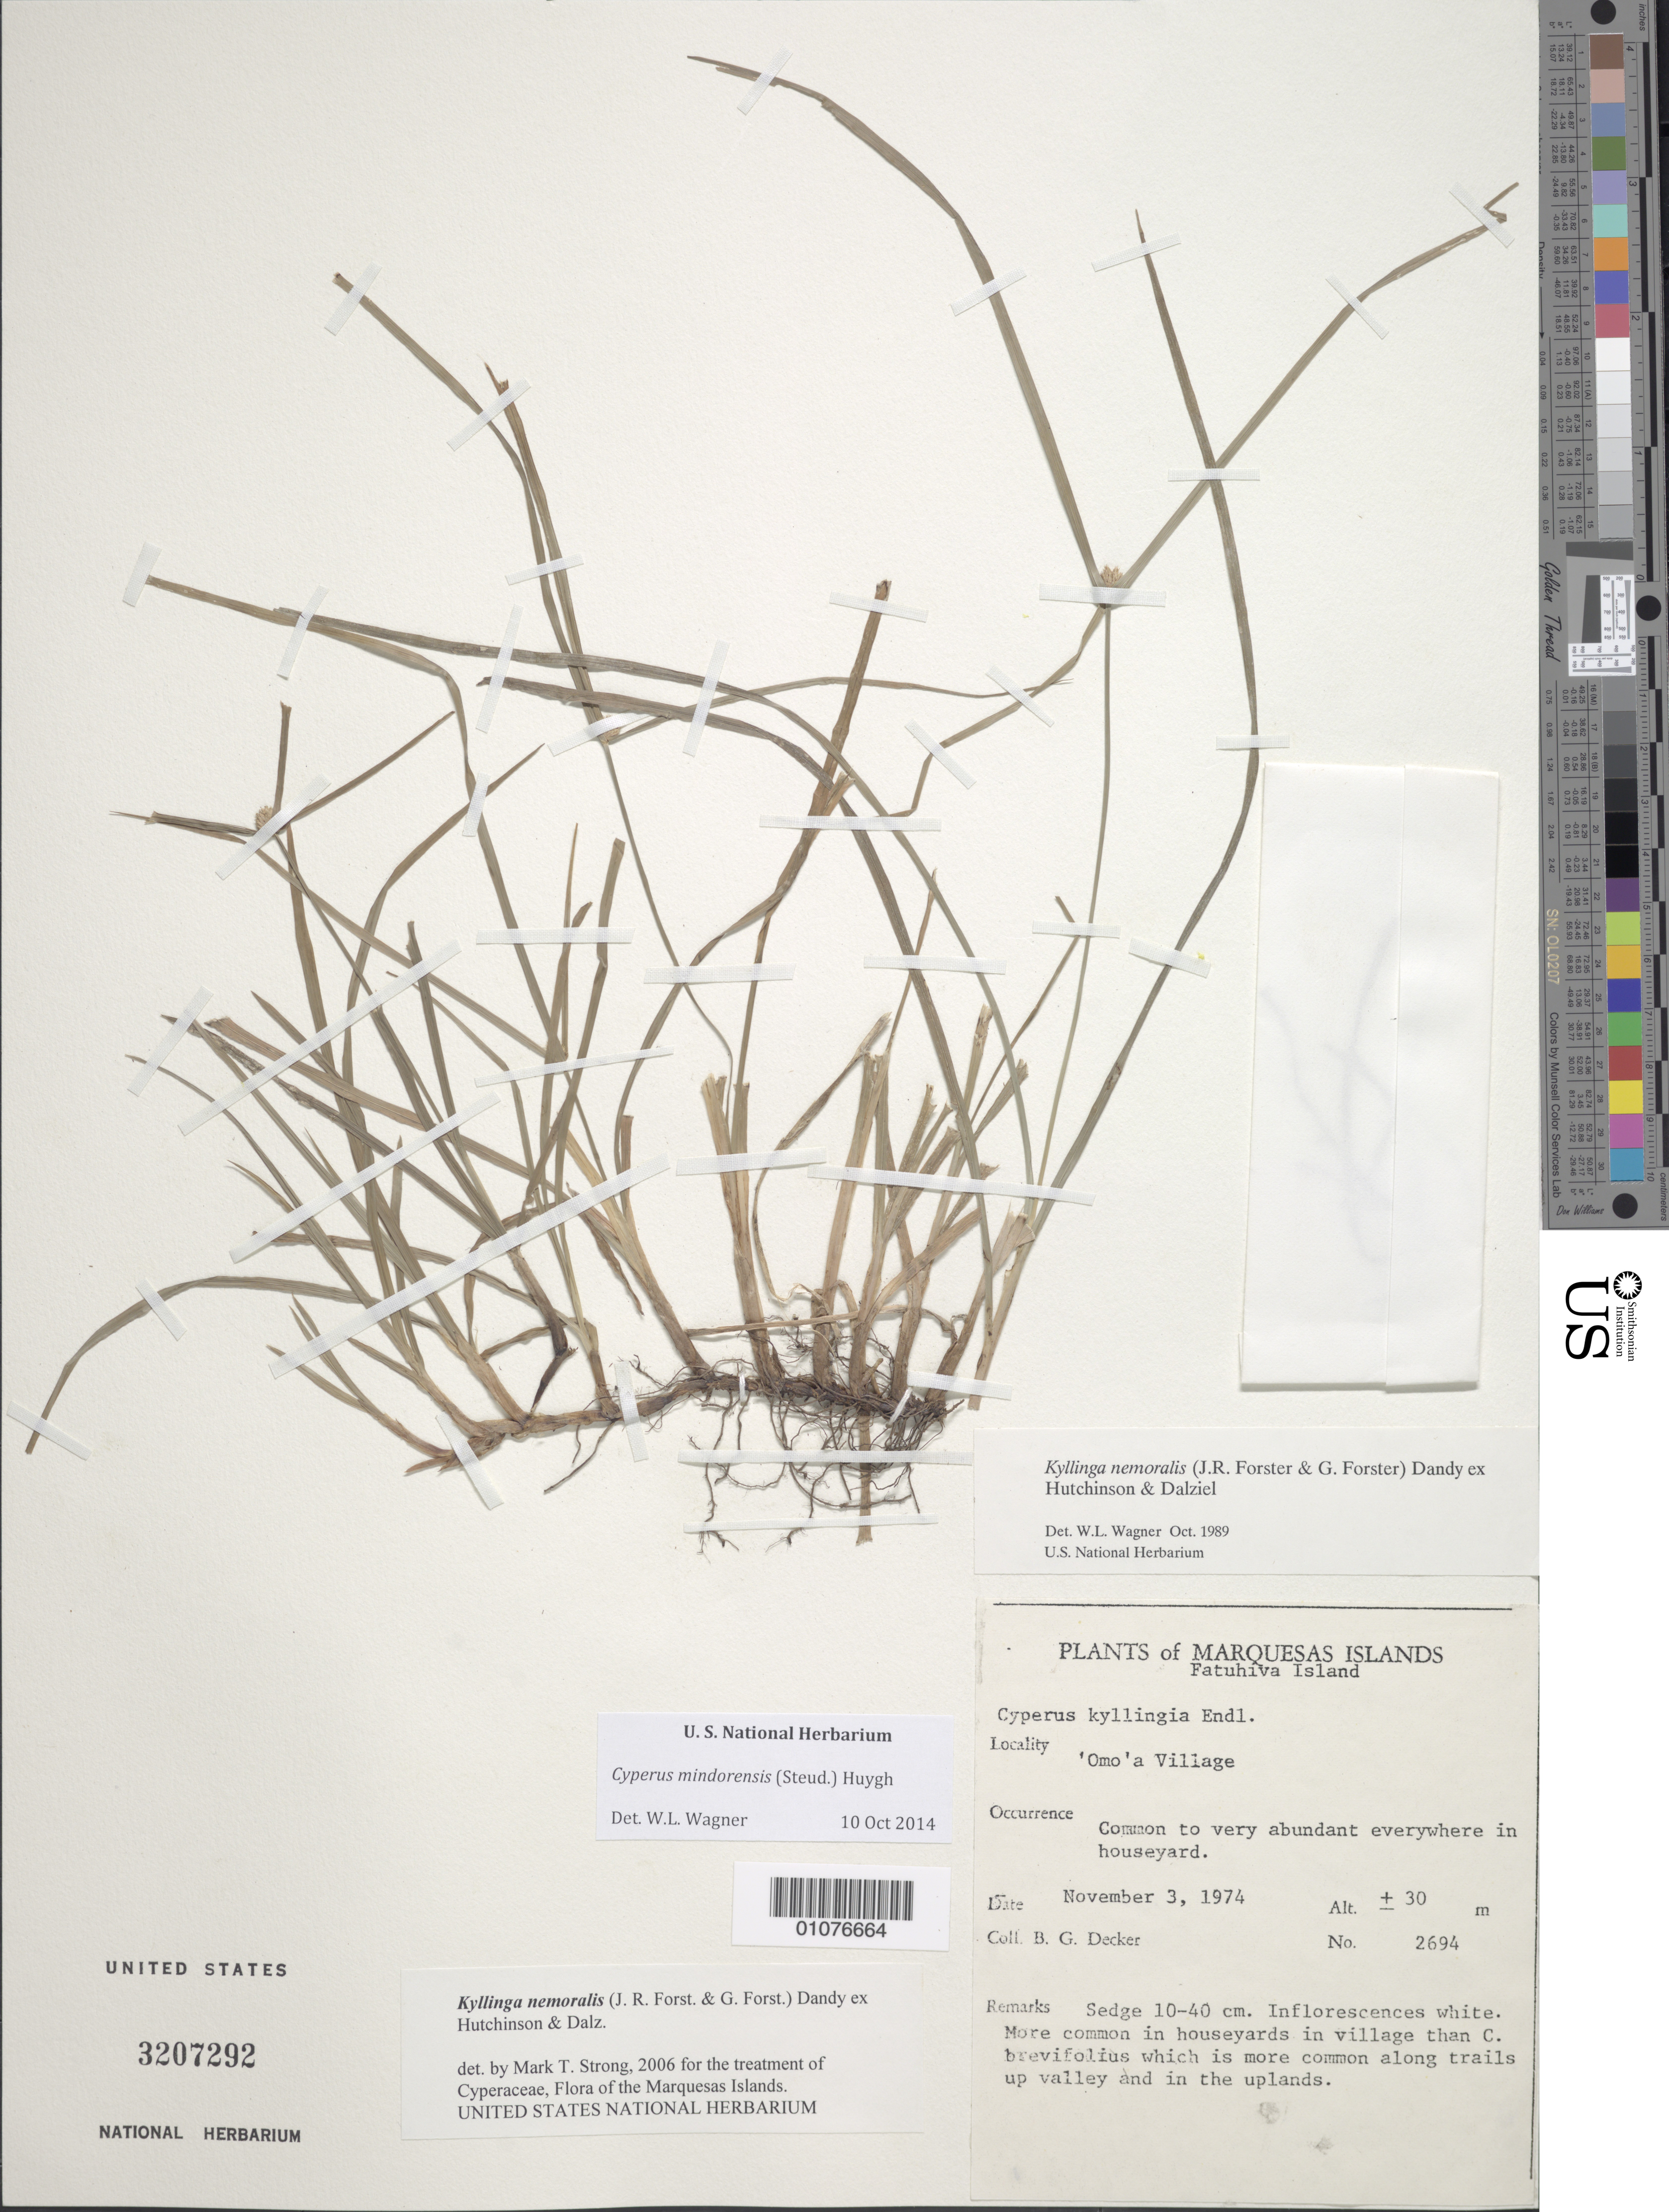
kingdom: Plantae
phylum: Tracheophyta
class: Liliopsida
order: Poales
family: Cyperaceae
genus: Cyperus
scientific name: Cyperus mindorensis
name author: (Steud.) Huygh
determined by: Lorence, David H., (PTBG), National Tropical Botanical Garden (UNITED STATES)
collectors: B. G. Decker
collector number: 2694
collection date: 1974-11-03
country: French Polynesia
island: Fatu Hiva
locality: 'Omo'a village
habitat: More common in houseyards in villages than C. brevifolius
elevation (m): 30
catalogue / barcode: US 3207292